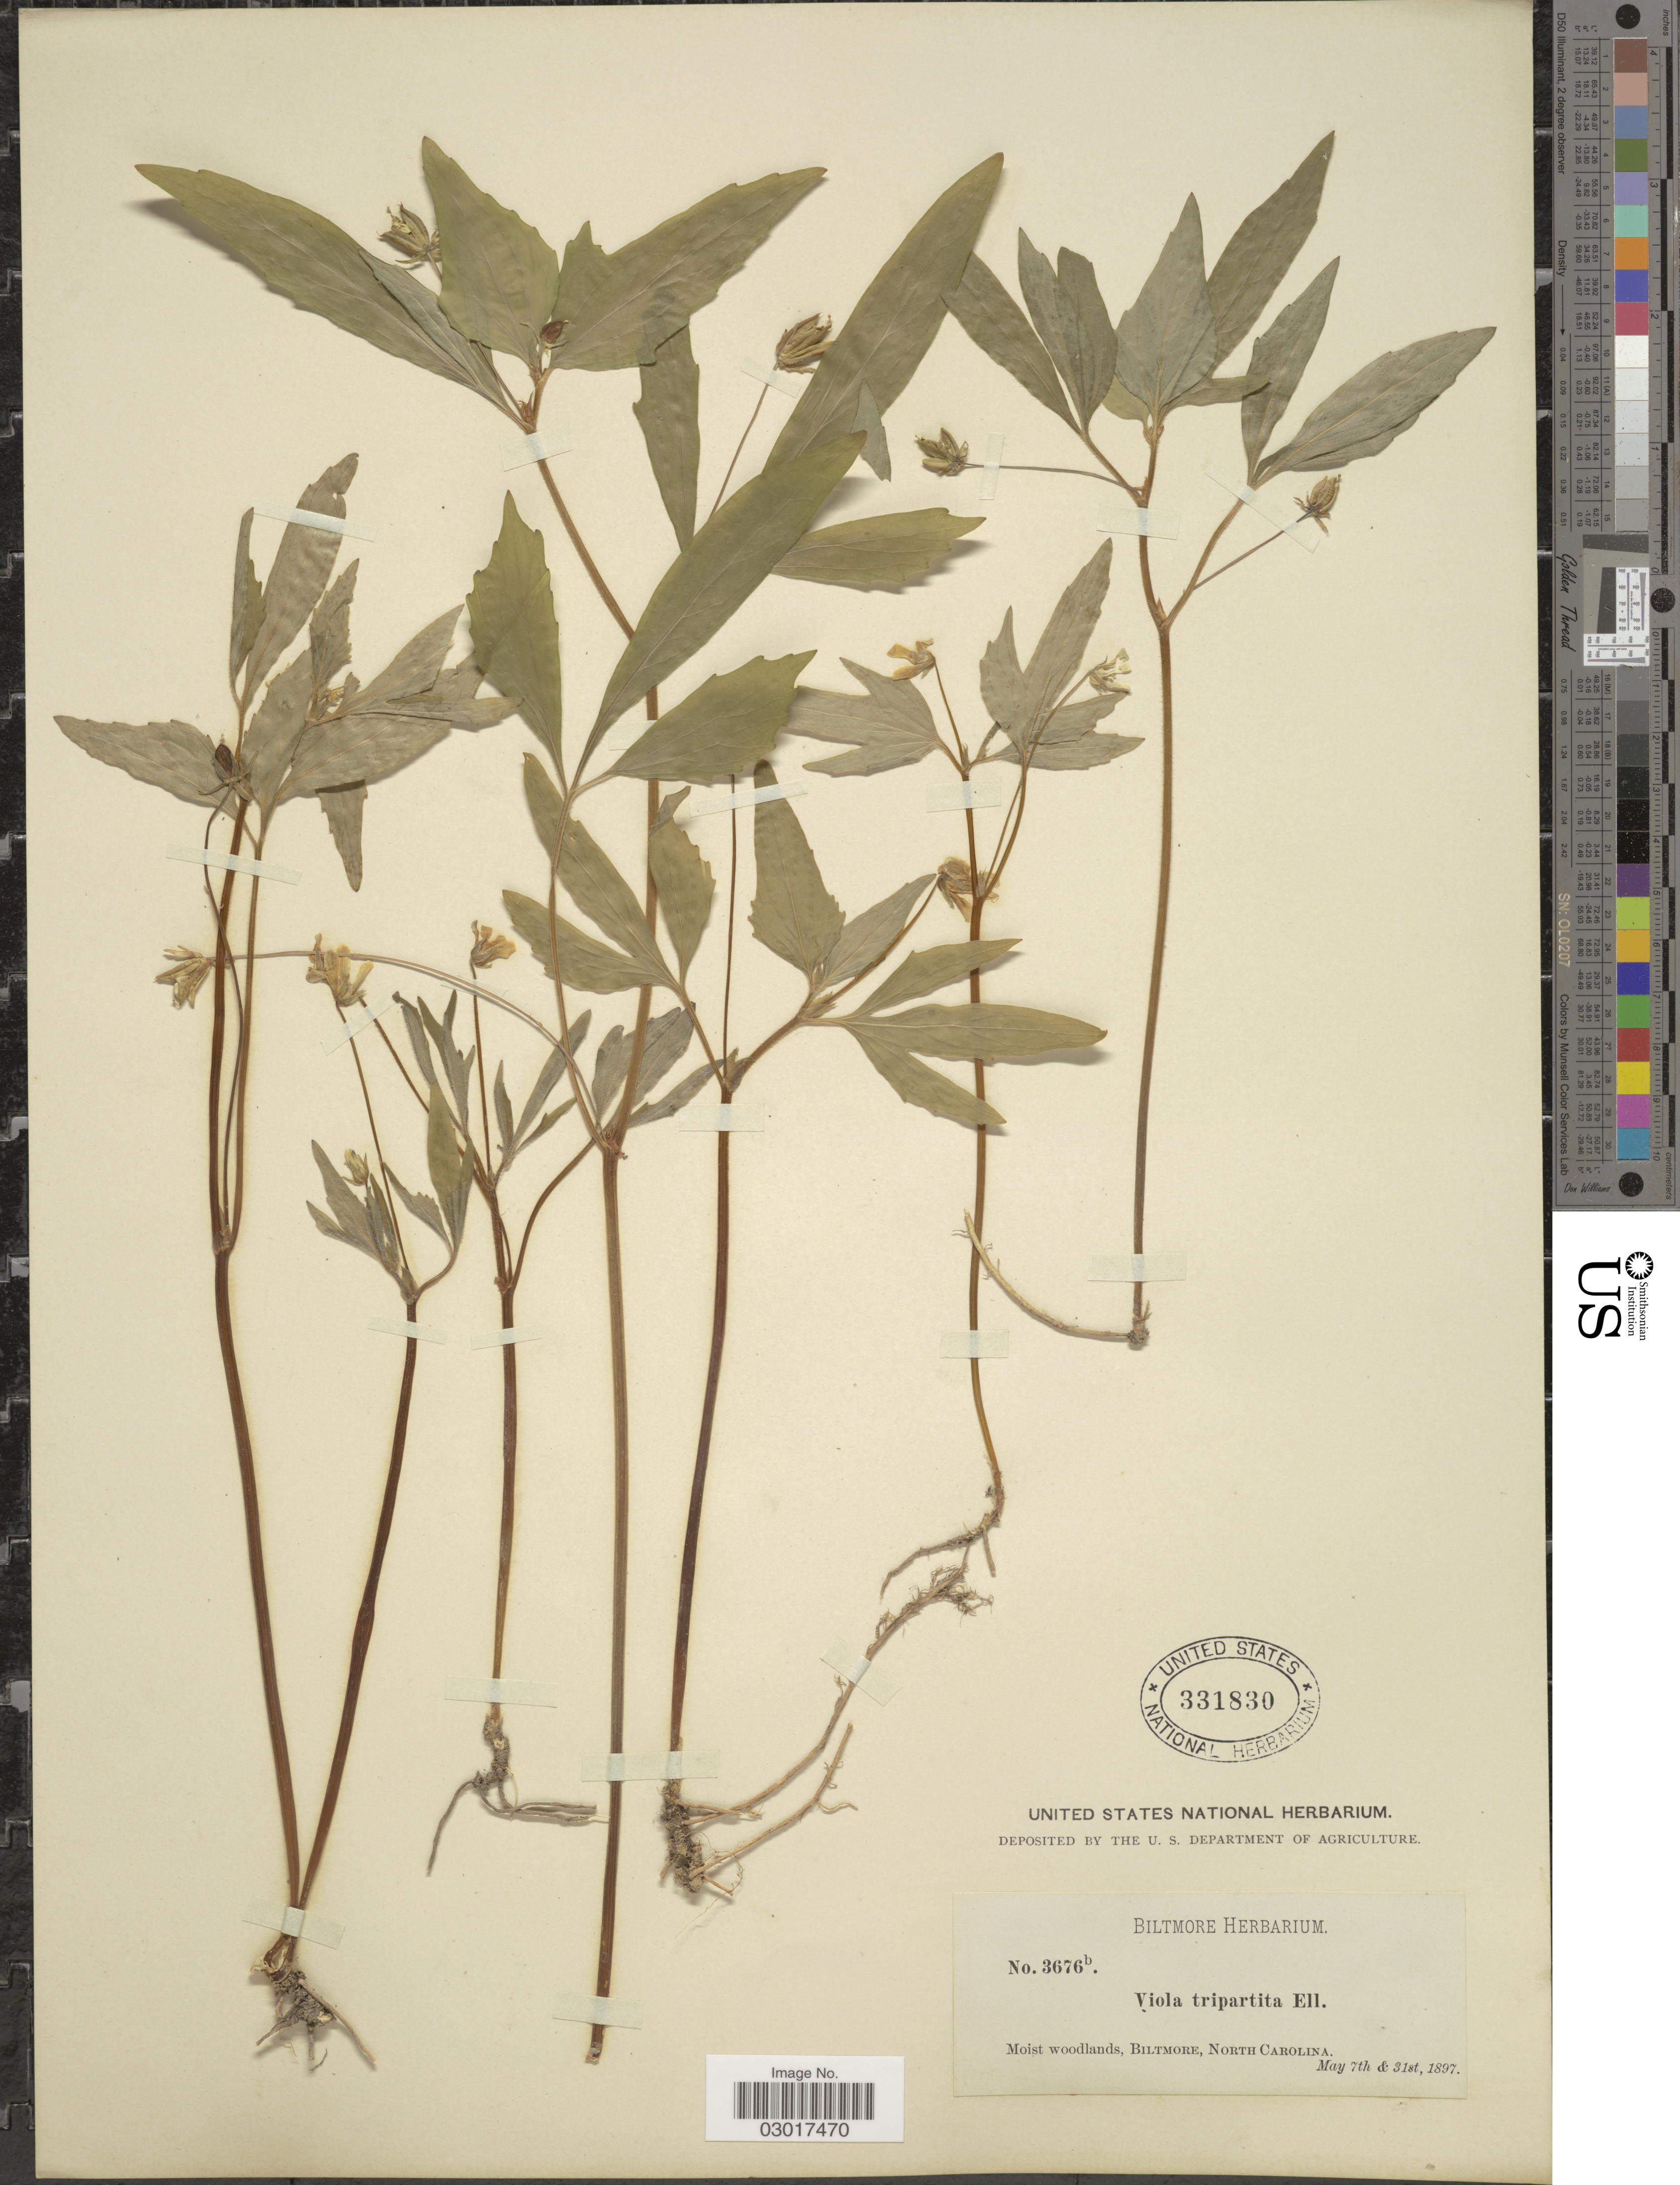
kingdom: Plantae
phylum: Tracheophyta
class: Magnoliopsida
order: Malpighiales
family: Violaceae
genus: Viola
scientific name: Viola tripartita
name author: Elliott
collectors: ex herb. Biltmore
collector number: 3676b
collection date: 1897-05-07/1897-05-31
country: United States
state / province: North Carolina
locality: Biltmore.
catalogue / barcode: US 331830